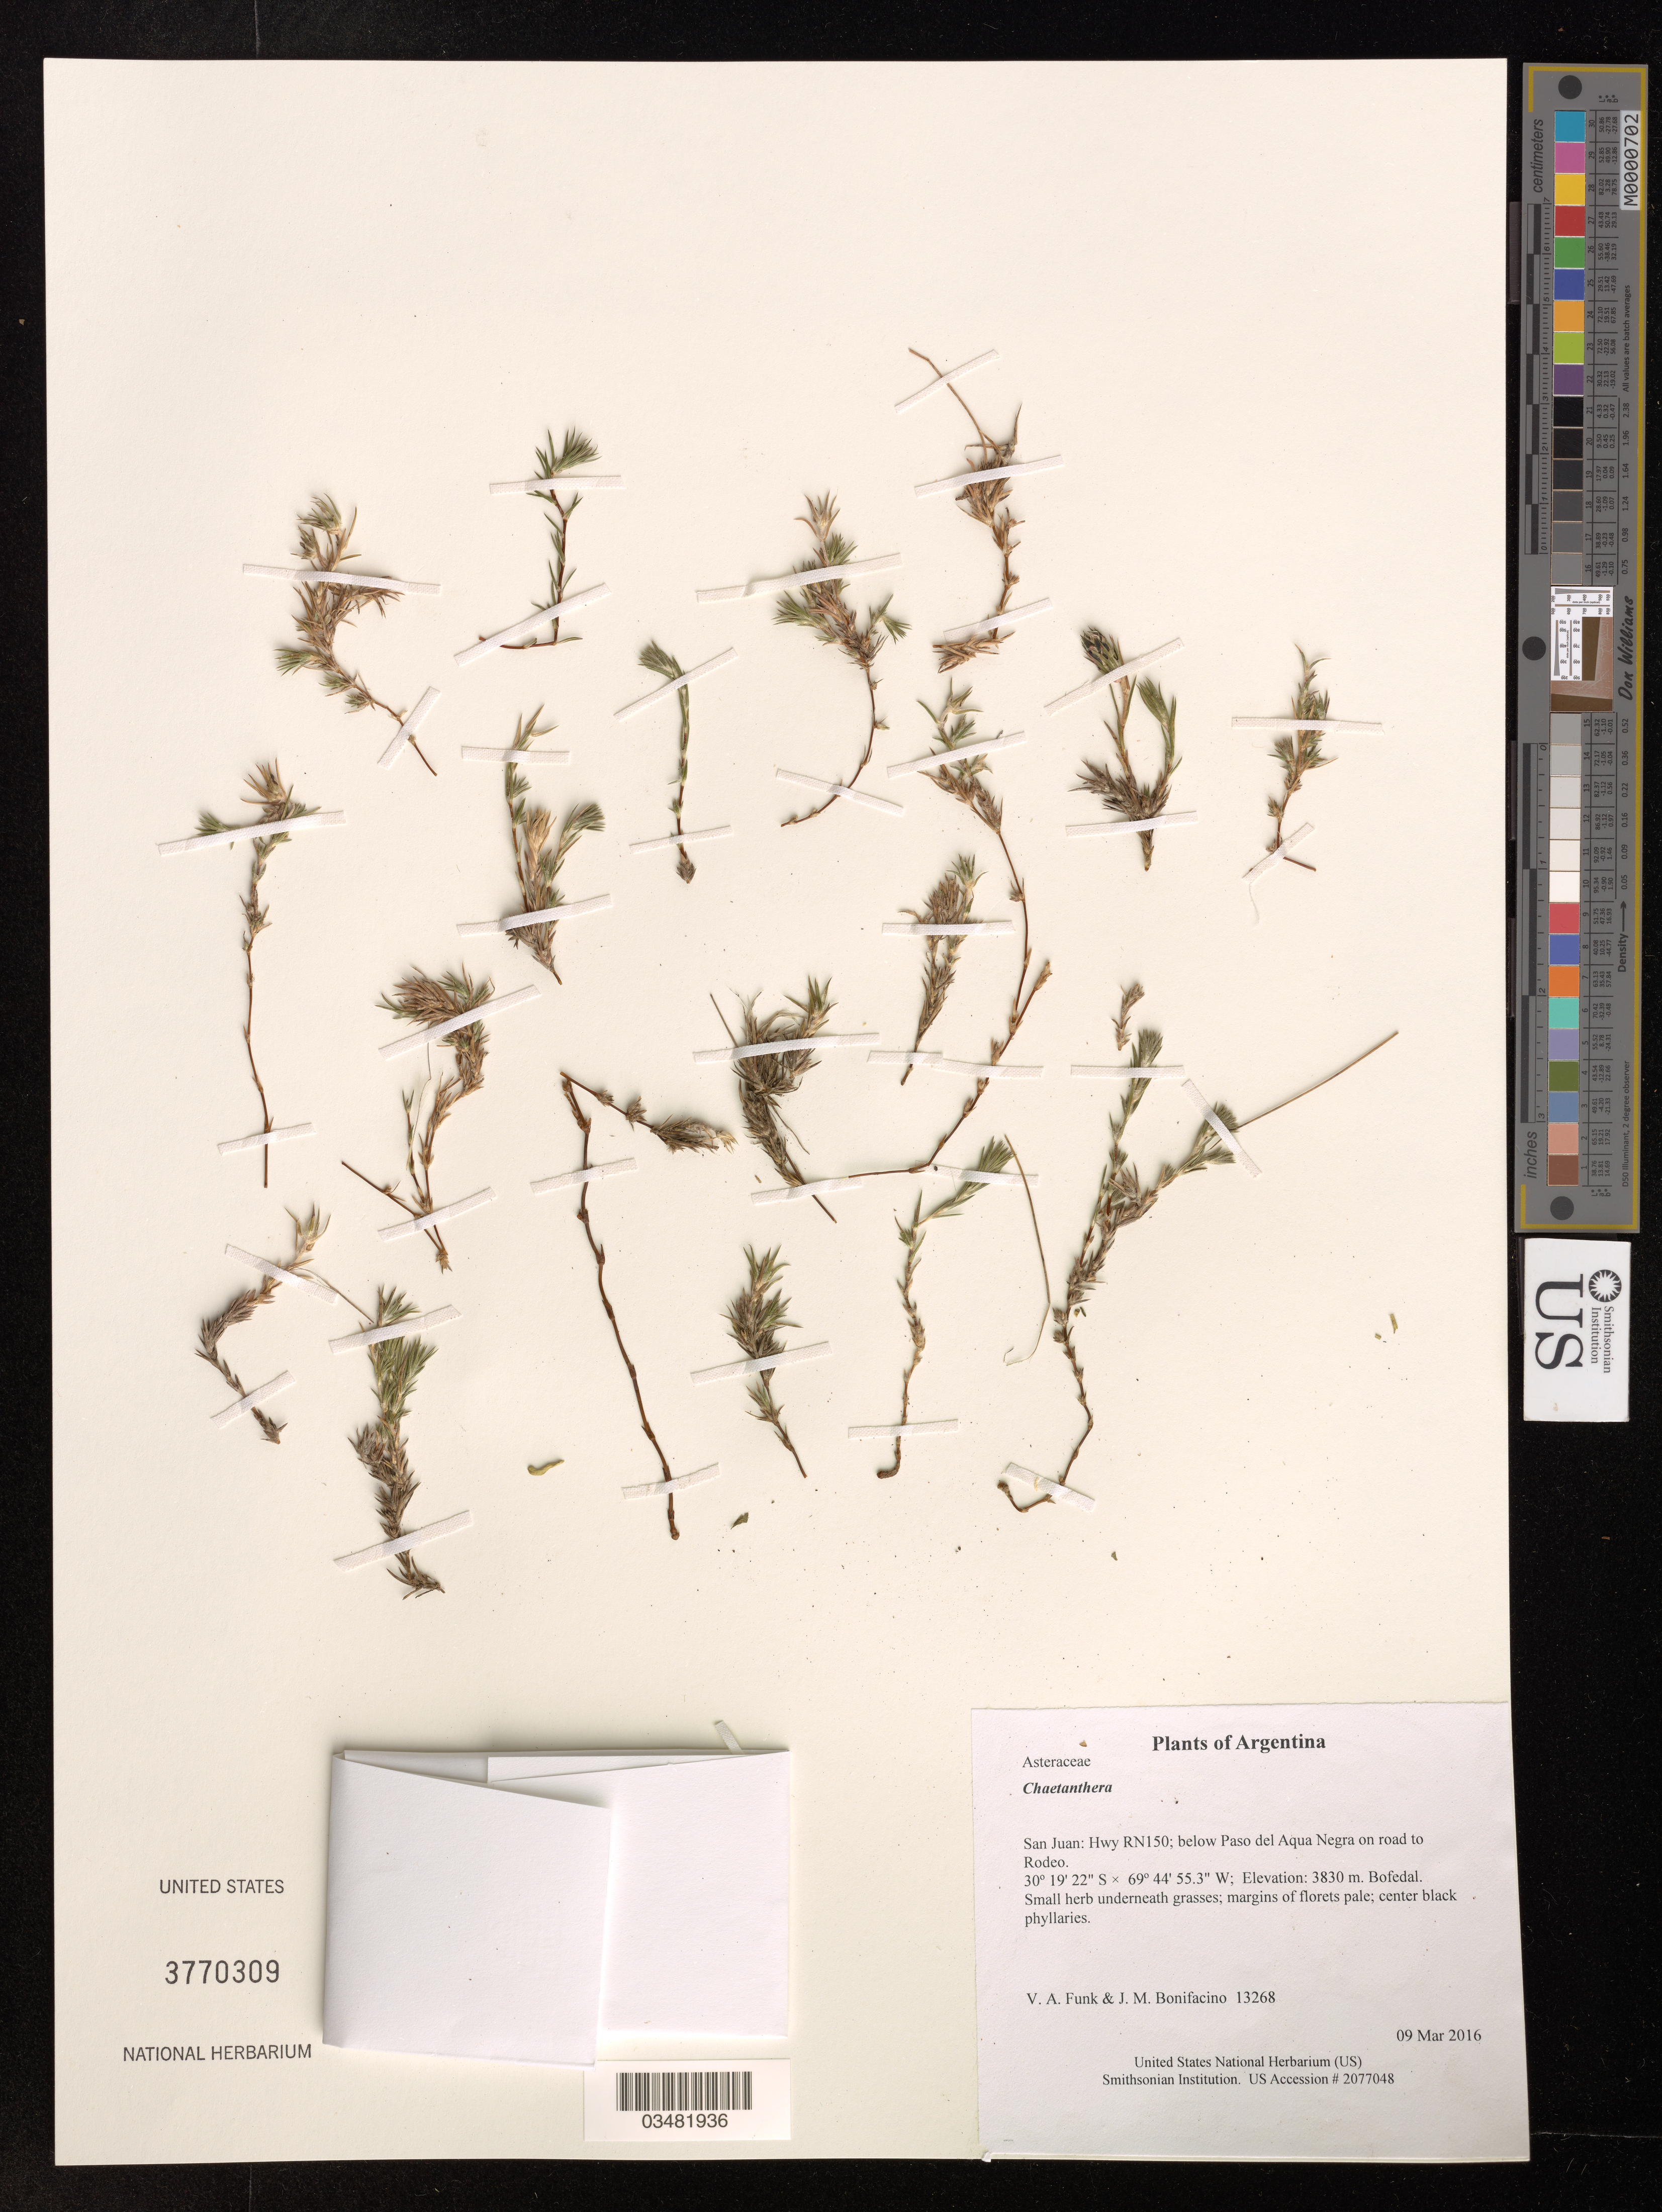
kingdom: Plantae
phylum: Tracheophyta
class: Magnoliopsida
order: Asterales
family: Asteraceae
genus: Chaetanthera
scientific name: Chaetanthera sp.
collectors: V. Funk & M. Bonifacino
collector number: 13268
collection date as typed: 9 March 2016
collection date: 2016-03-09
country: Argentina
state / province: San Juan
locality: Hwy RN150; below Paso del Aqua Negra on road to Rodeo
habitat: Bofedal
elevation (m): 3830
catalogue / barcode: US 3770309